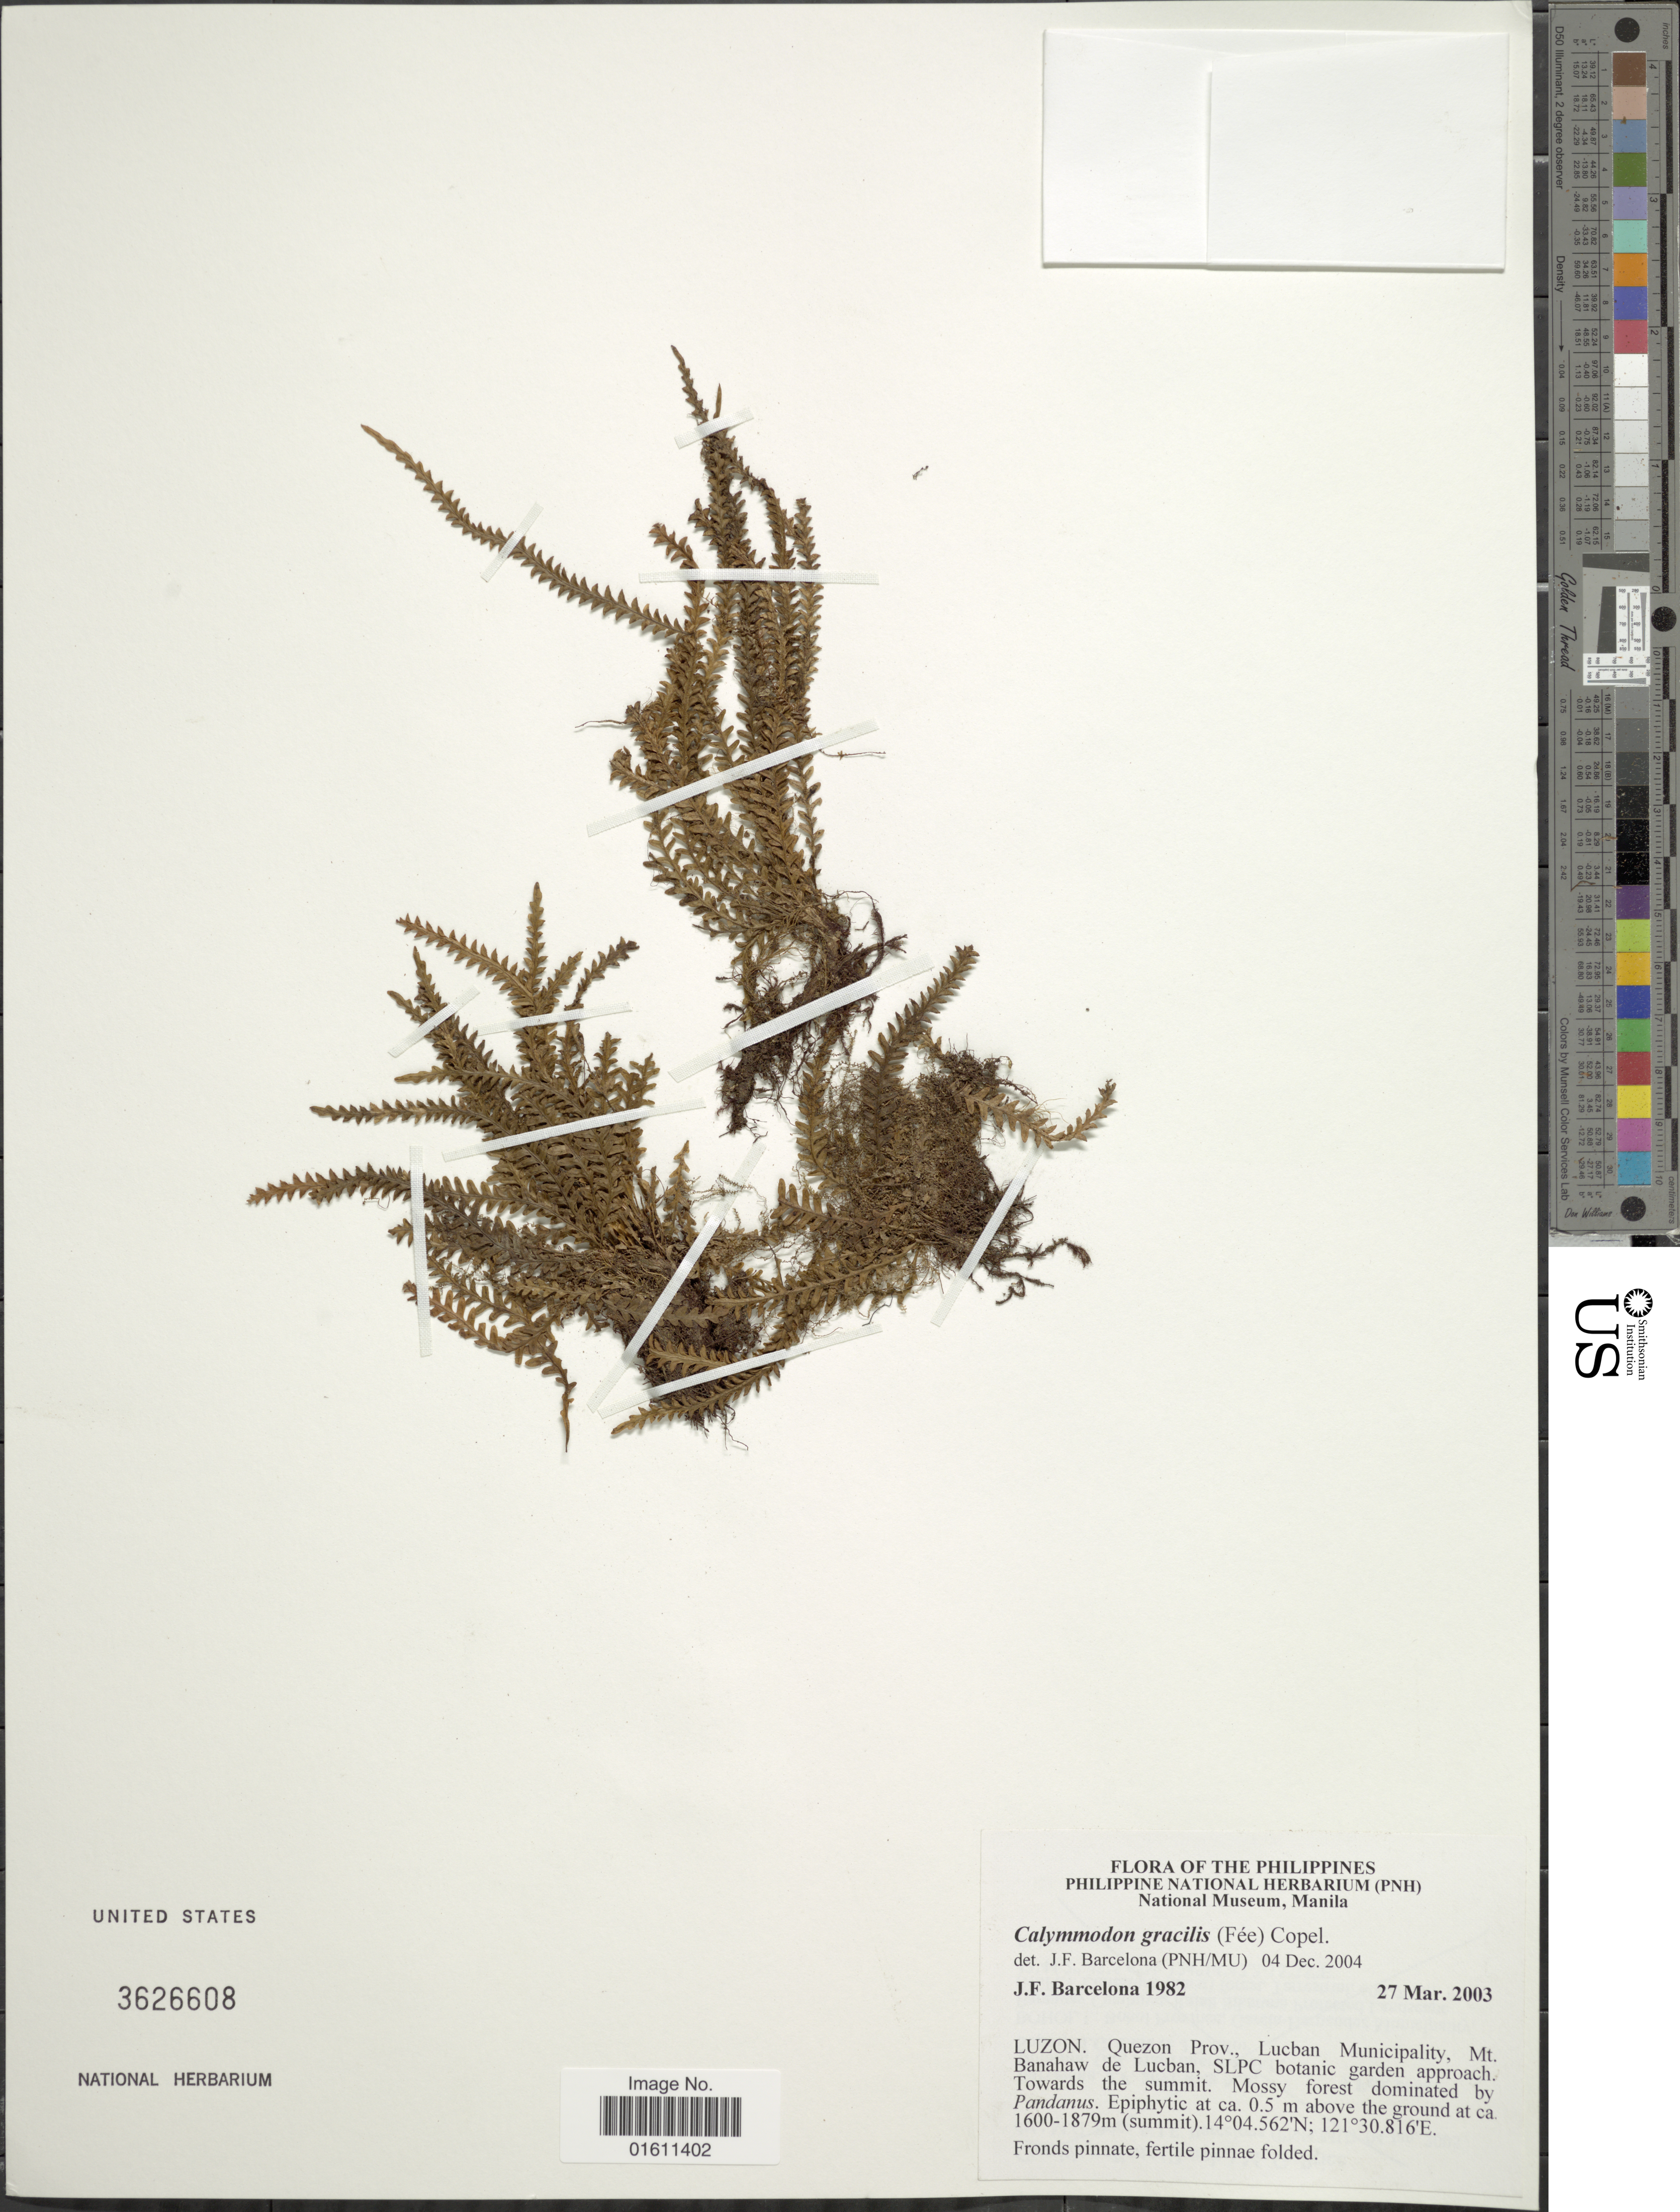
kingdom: Plantae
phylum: Tracheophyta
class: Polypodiopsida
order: Polypodiales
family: Polypodiaceae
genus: Calymmodon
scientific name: Calymmodon gracilis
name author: (Fée) Copel.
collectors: J. F. Barcelona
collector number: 1982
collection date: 2003-03-27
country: Philippines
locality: The Philippines, Luzon. Quezon Prov., Lucban Municipaltiy, Mt. Banahaw de Lucban SLPC botanic garden approach.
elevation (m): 1600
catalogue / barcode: US 3626608